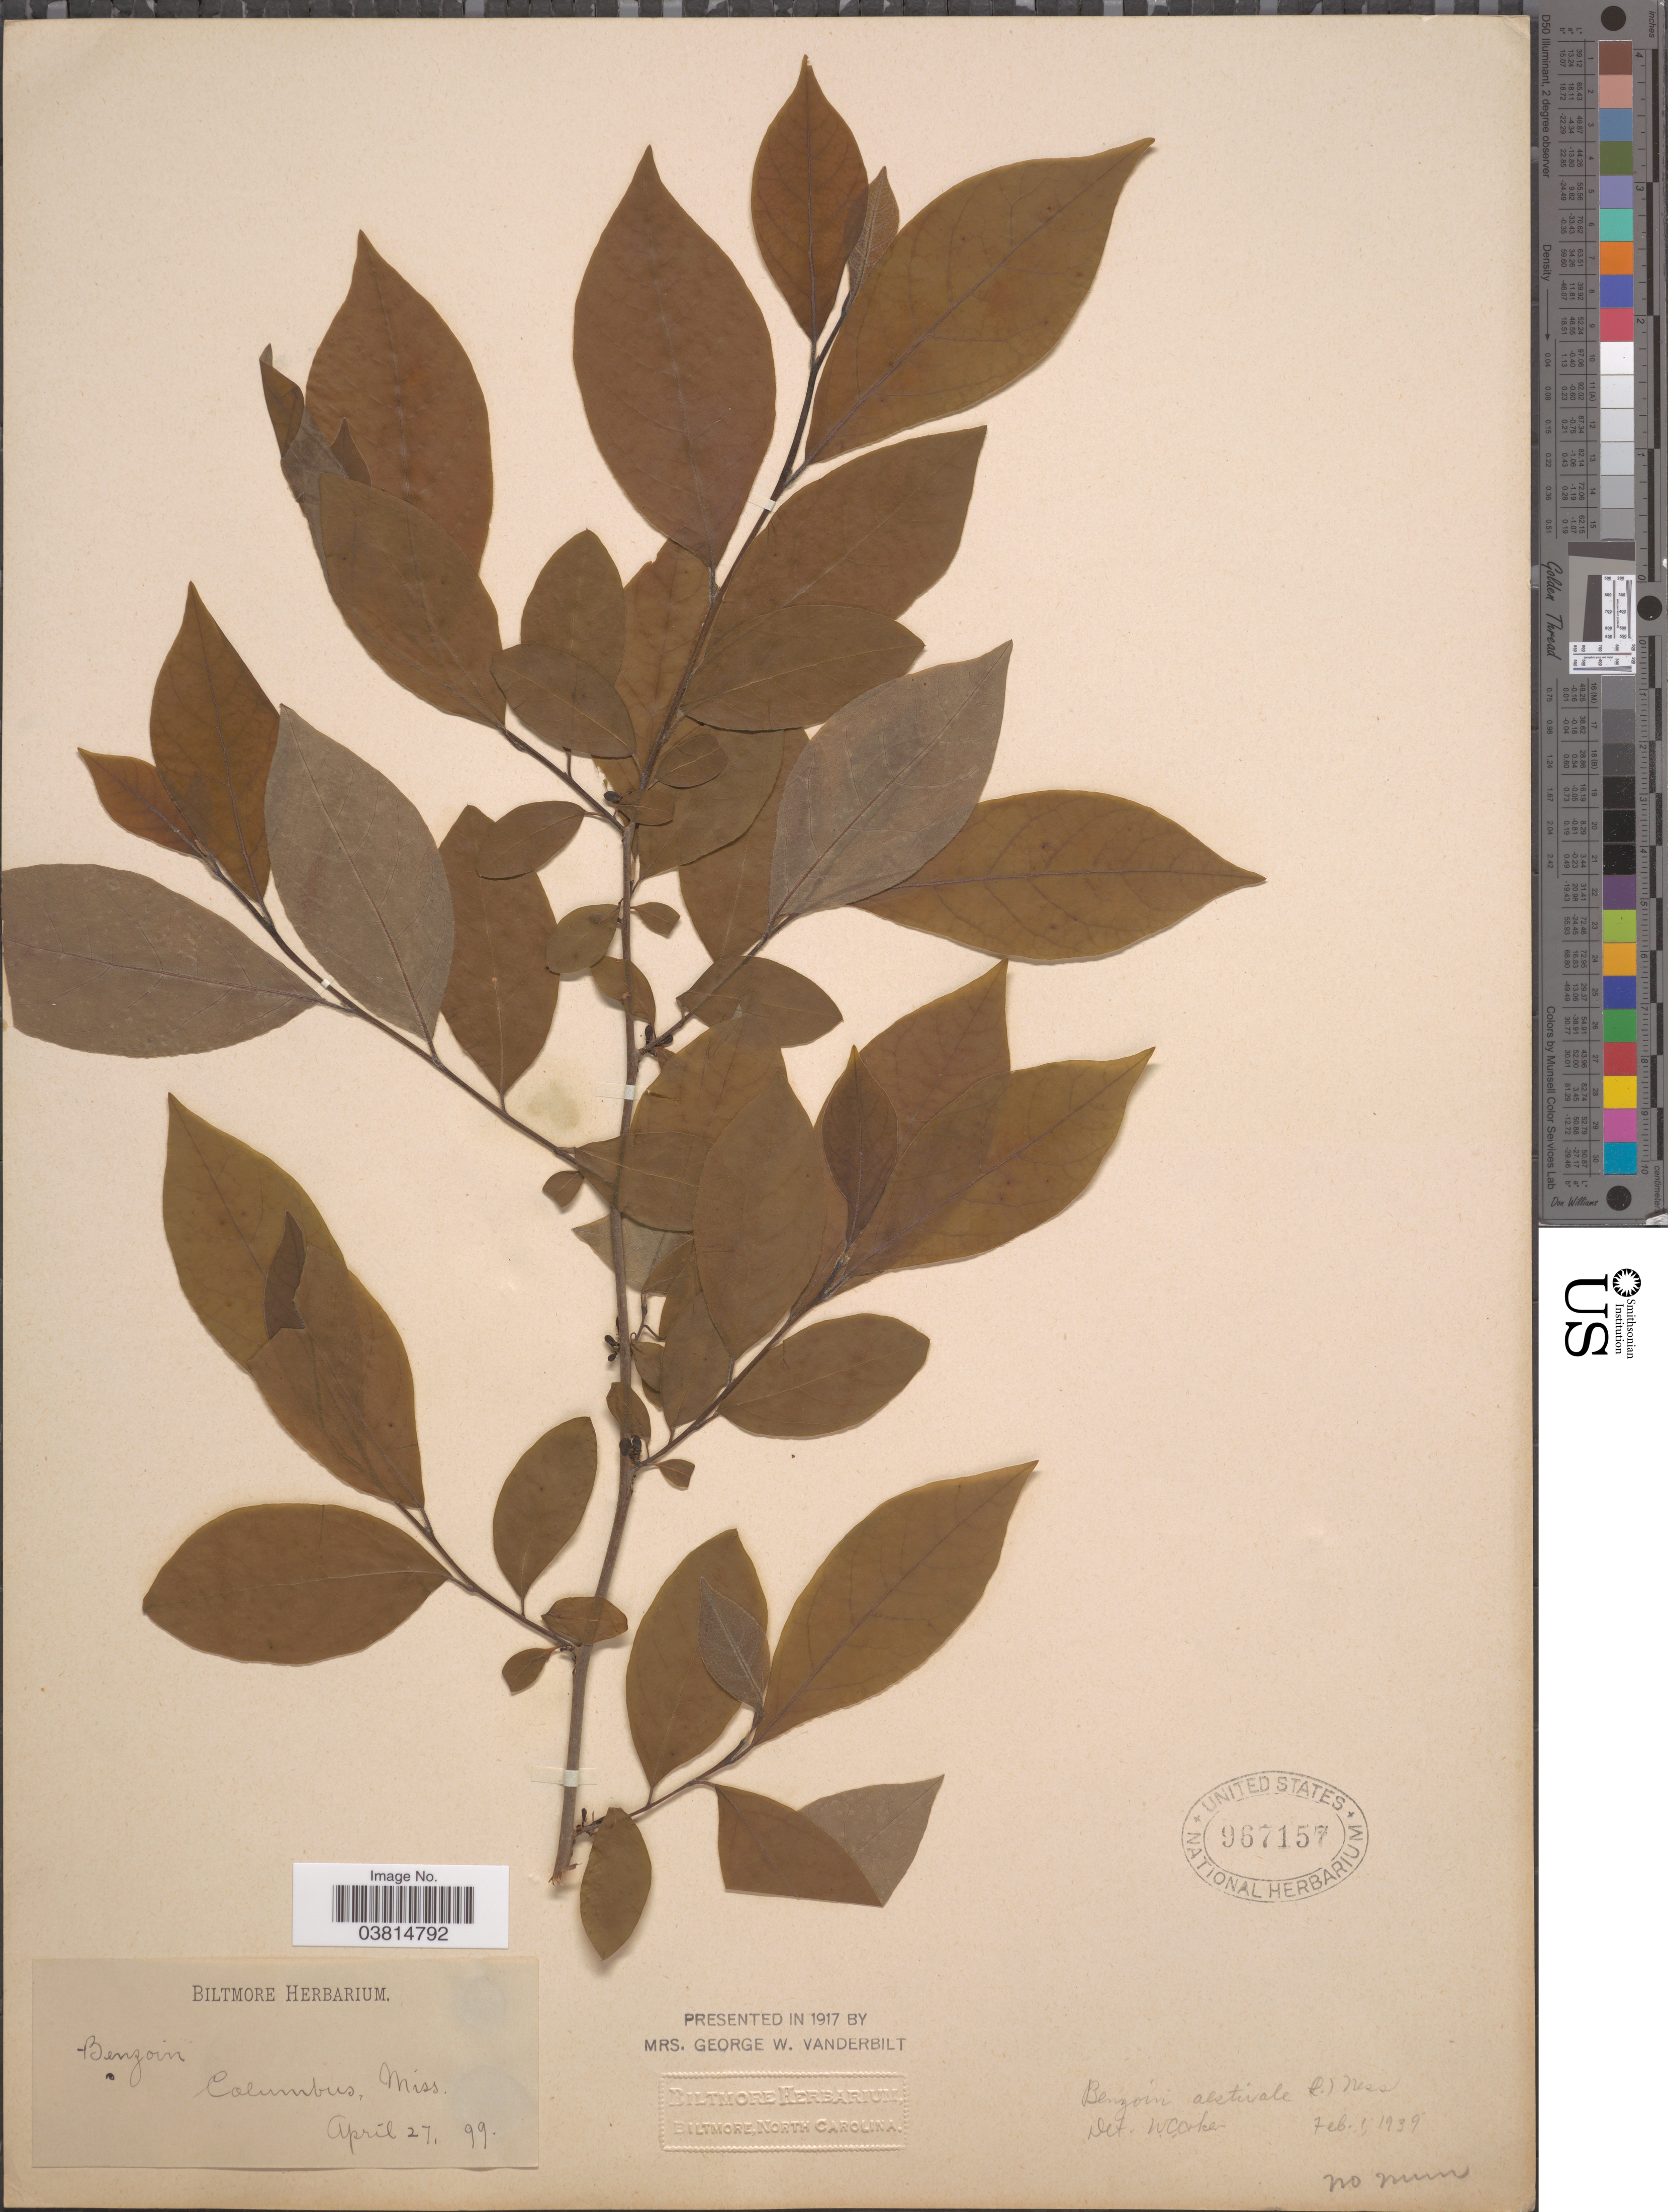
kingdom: Plantae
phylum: Tracheophyta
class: Magnoliopsida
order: Laurales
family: Lauraceae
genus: Lindera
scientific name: Lindera benzoin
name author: (L.) Blume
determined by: Strong, Mark T., (BOT), Smithsonian Institution - National Museum of Natural History (UNITED STATES)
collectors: ex herb. Biltmore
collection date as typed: Transcribed d/m/y: 27/4/99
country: United States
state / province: Mississippi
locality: Columbus.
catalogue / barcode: US 967157